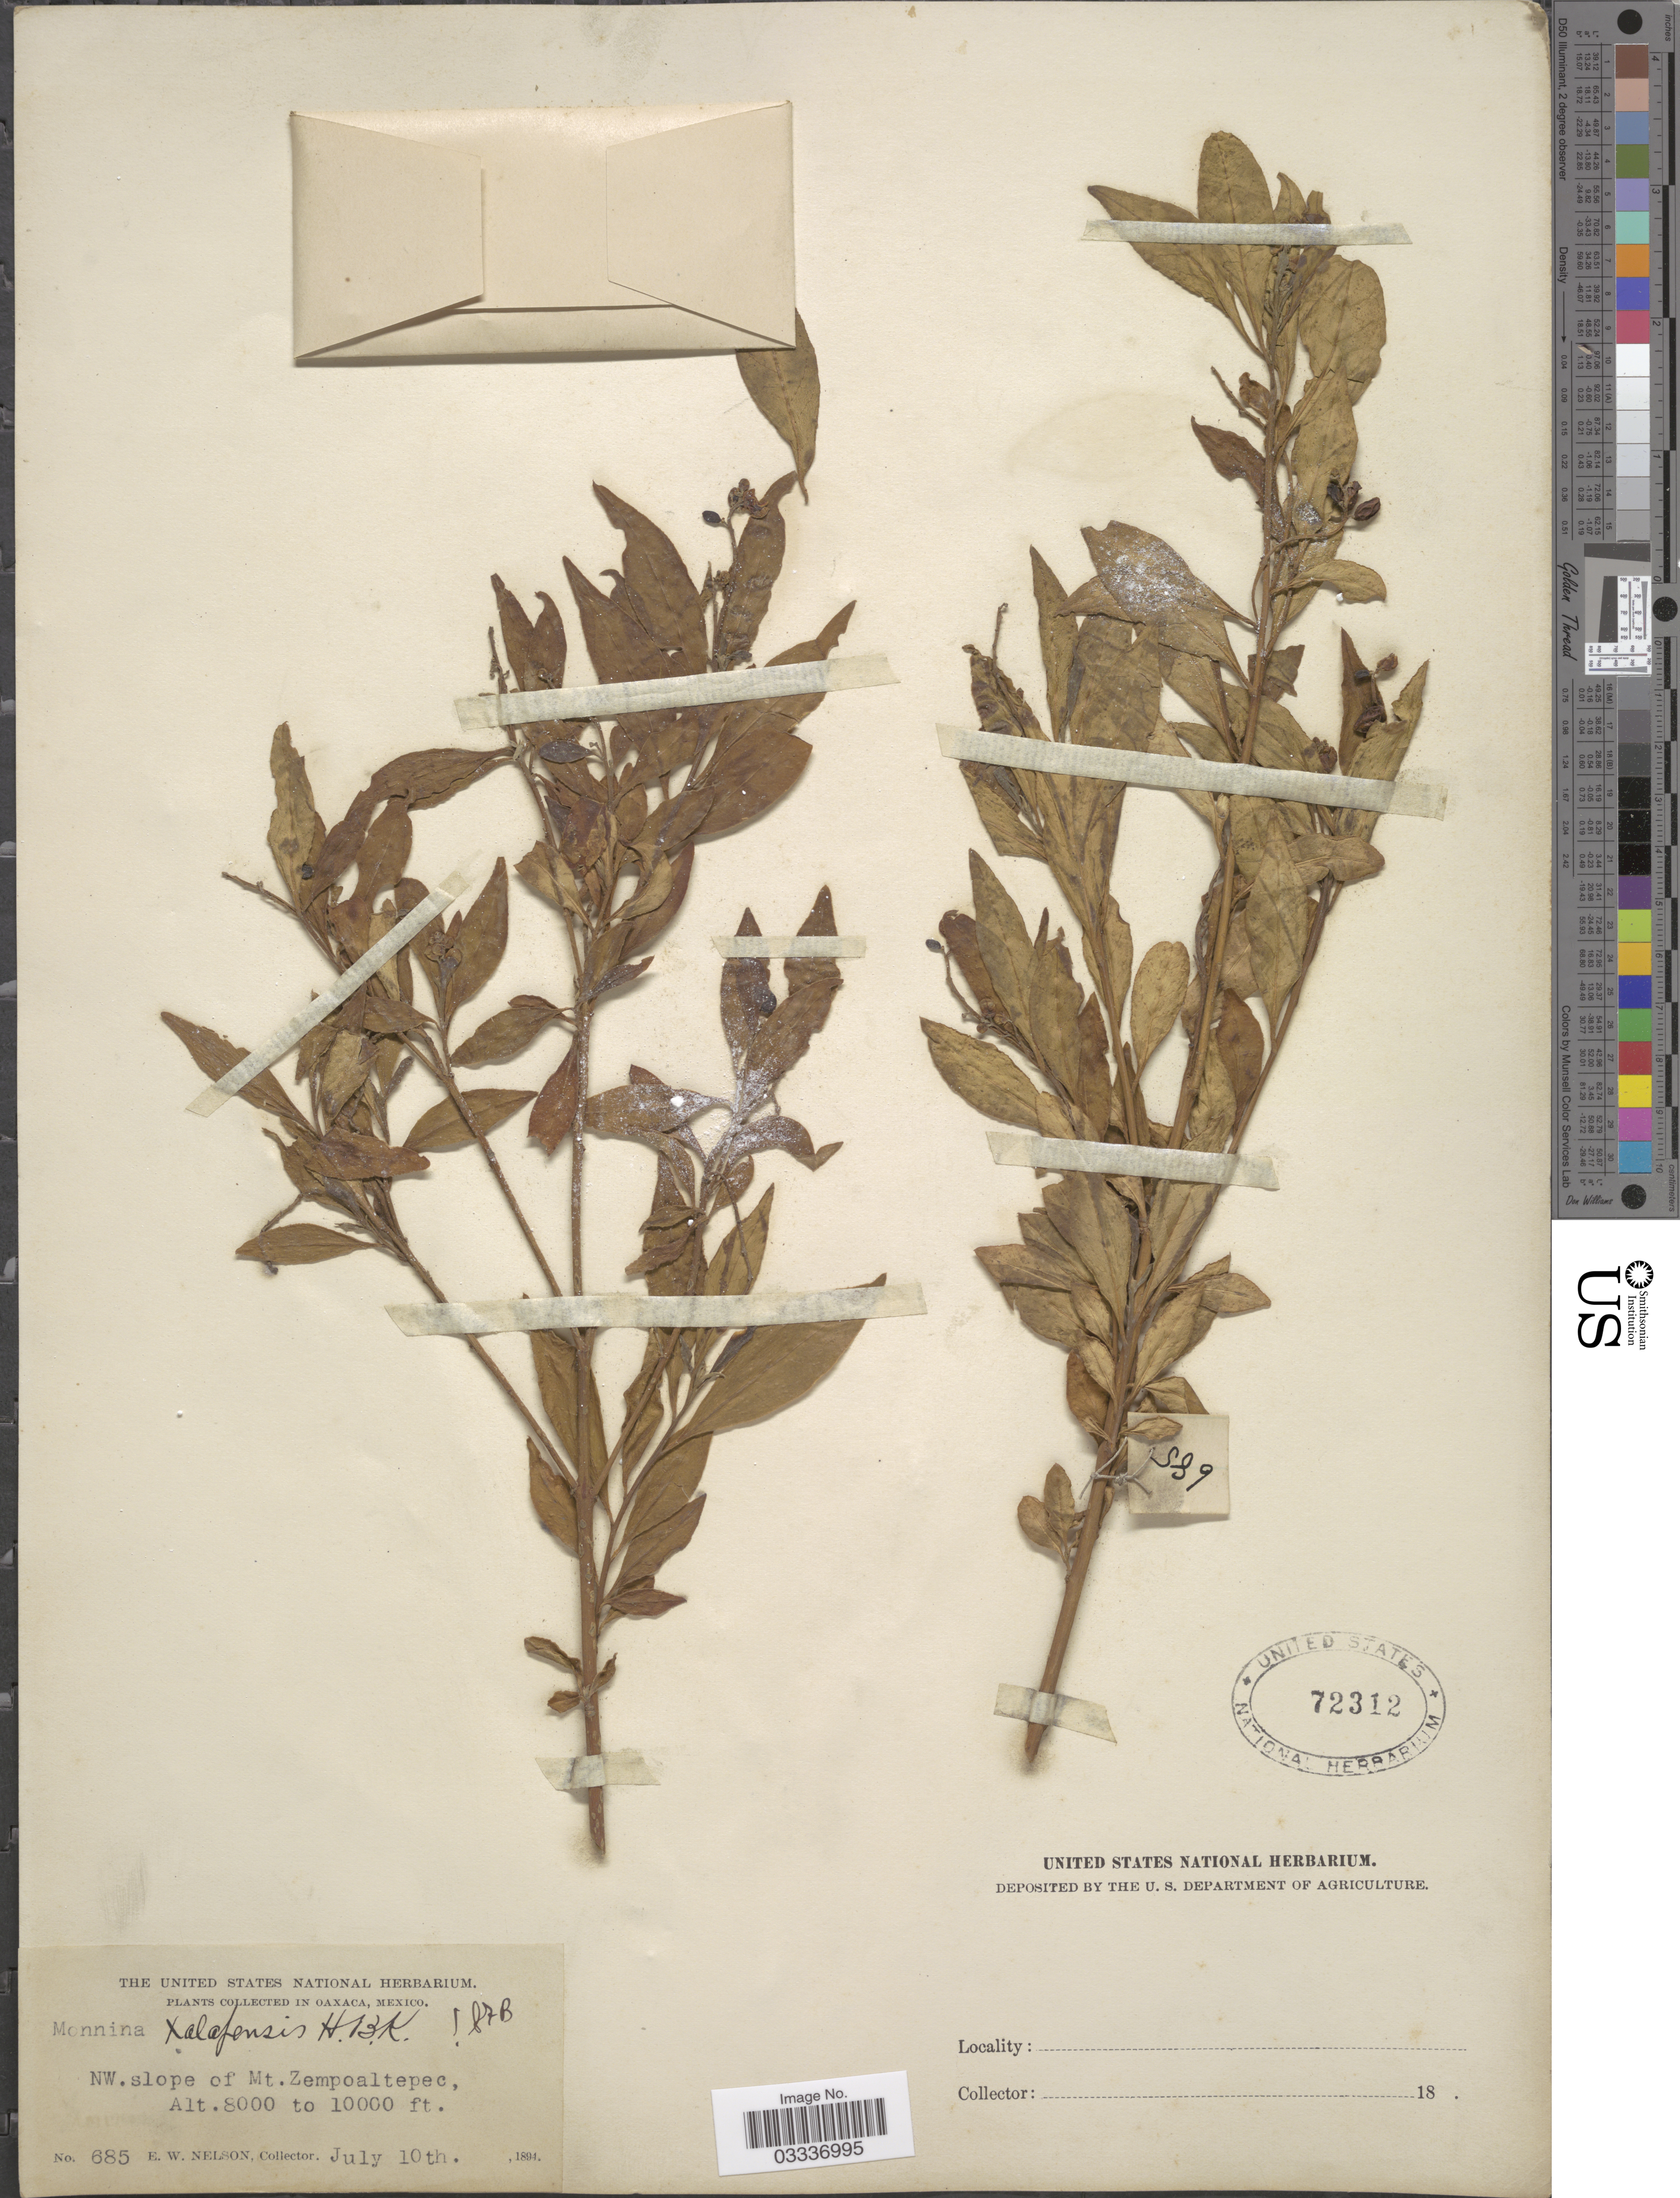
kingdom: Plantae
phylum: Tracheophyta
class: Magnoliopsida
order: Fabales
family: Polygalaceae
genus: Monnina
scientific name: Monnina xalapensis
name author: Kunth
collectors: E. W. Nelson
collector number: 685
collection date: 1894-07-10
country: Mexico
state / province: Oaxaca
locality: NW. slope of Mt. Zempoaltepec.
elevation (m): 2438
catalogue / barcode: US 72312